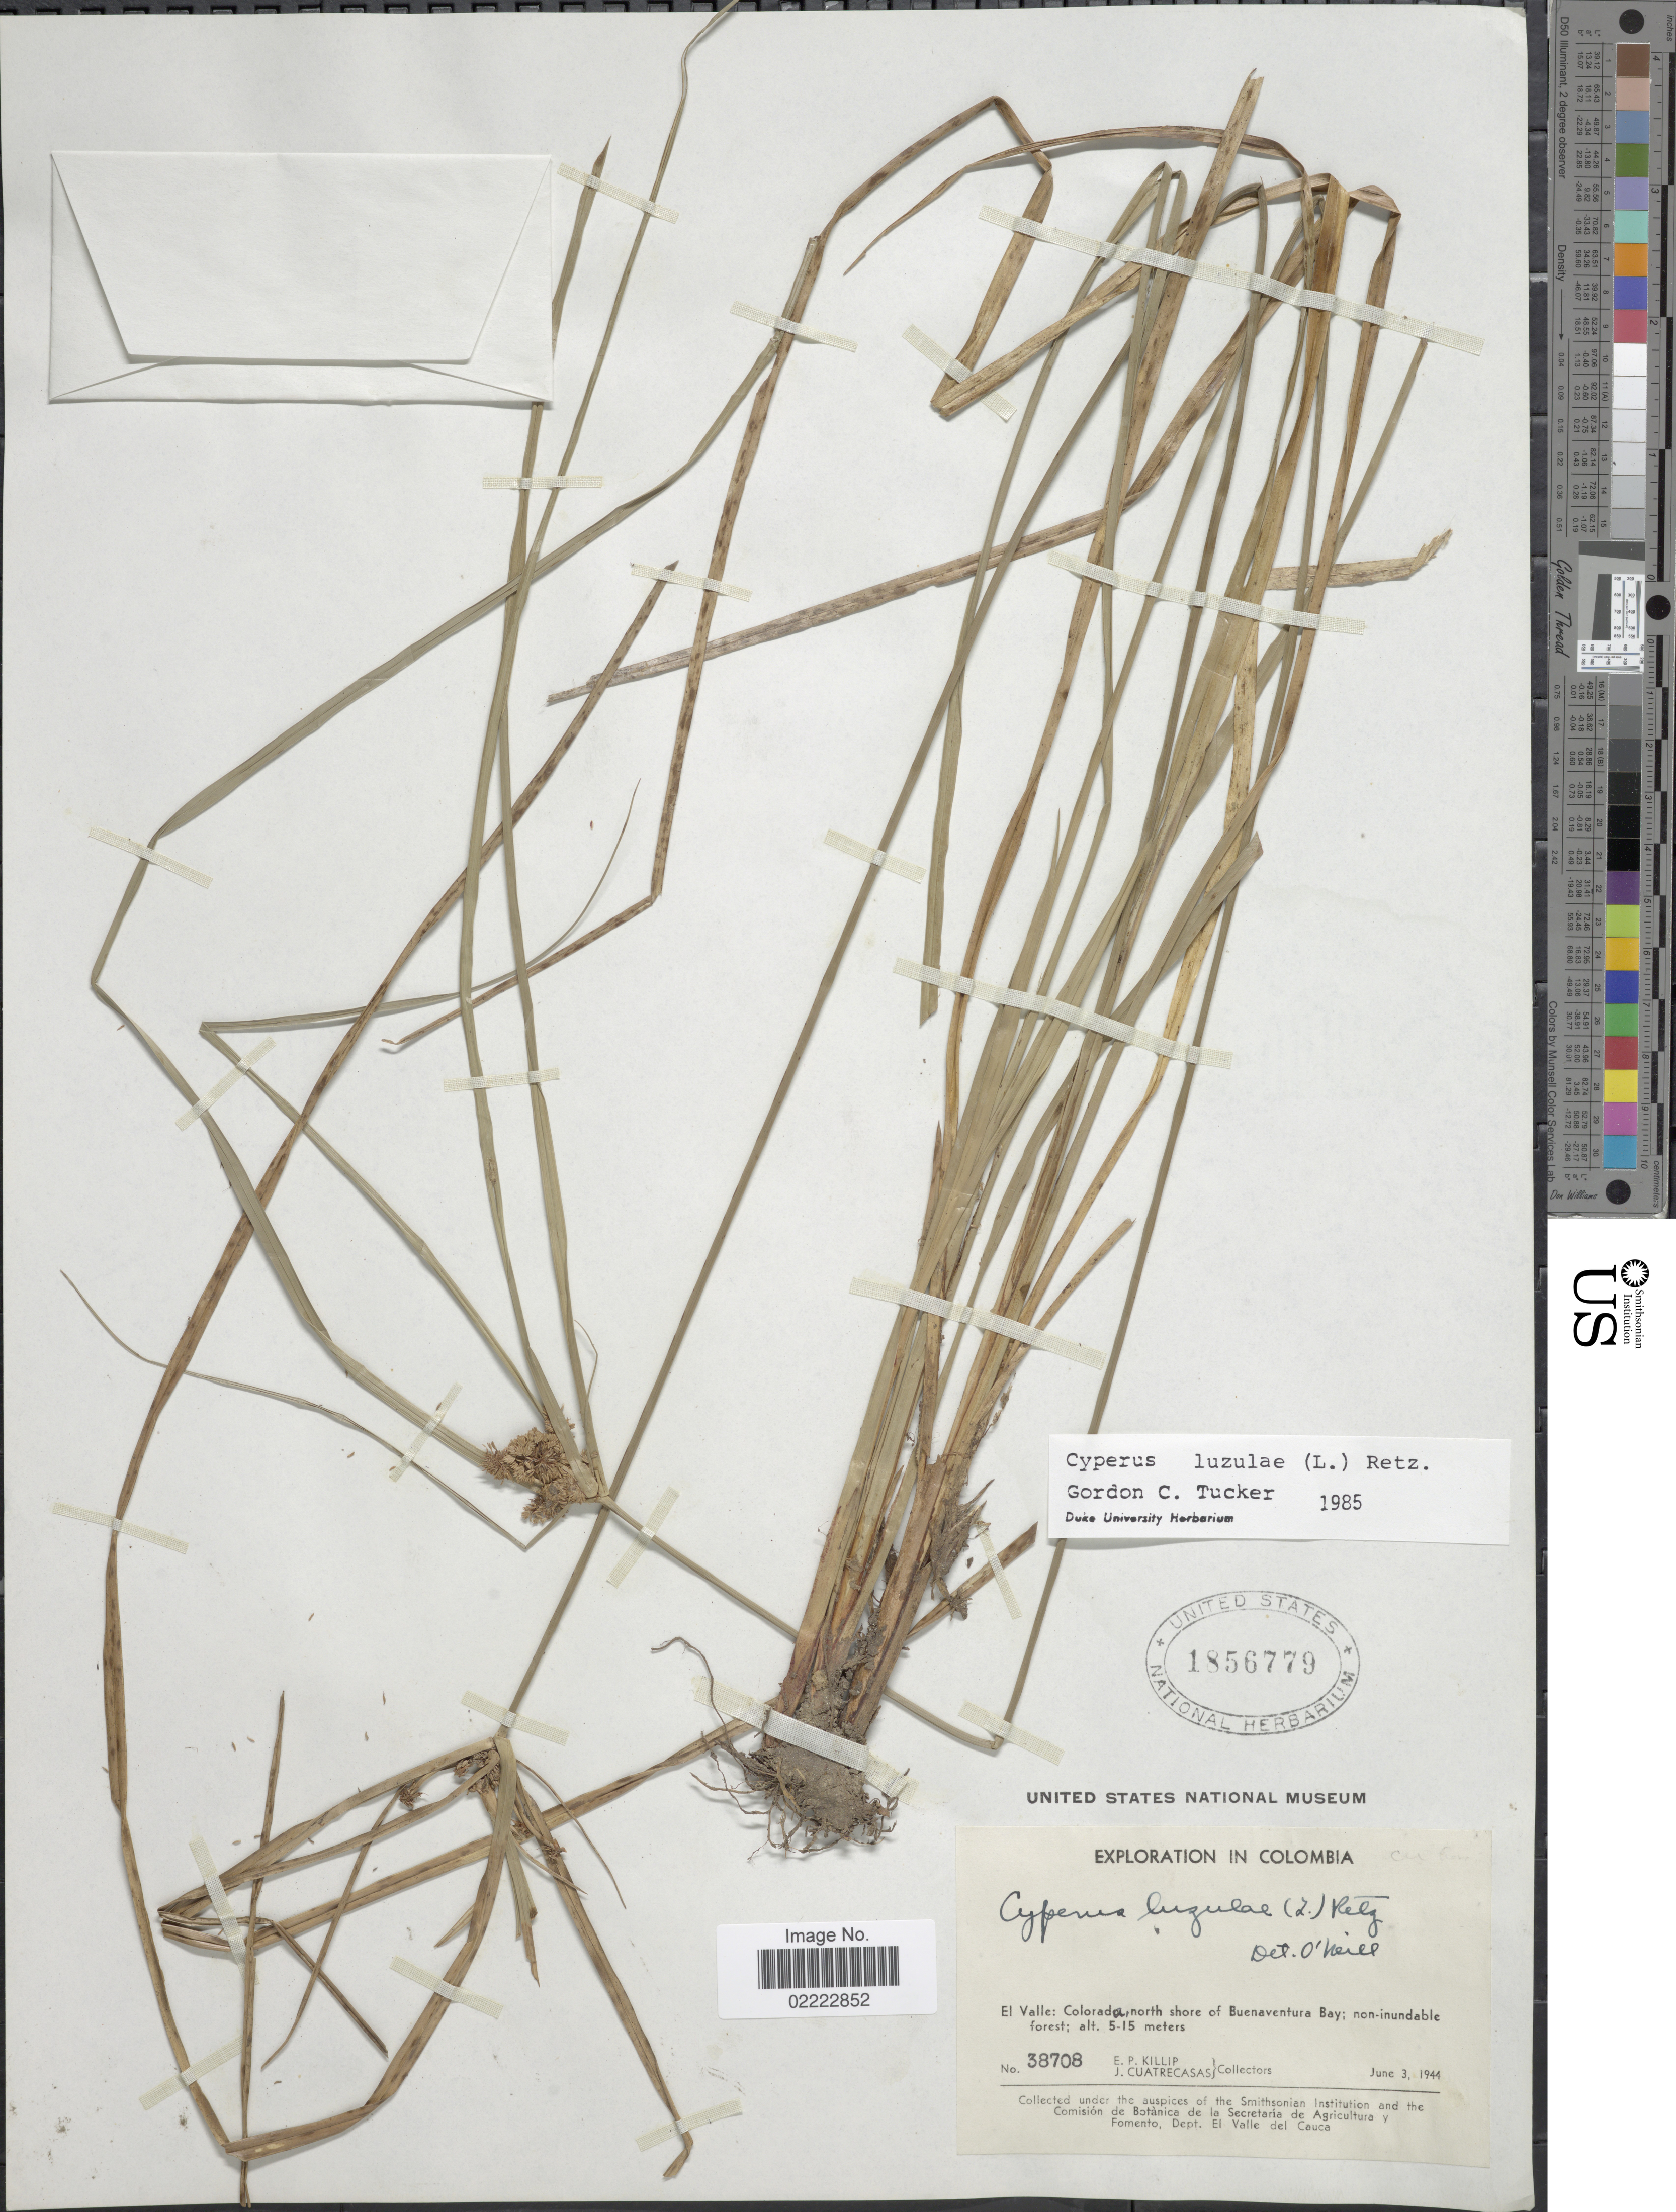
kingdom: Plantae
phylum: Tracheophyta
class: Liliopsida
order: Poales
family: Cyperaceae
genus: Cyperus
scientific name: Cyperus luzulae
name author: (L.) Rottb. ex Retz.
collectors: E. P. Killip & J. Cuatrecasas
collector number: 38708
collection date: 1944-06-03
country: Colombia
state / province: Valle del Cauca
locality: El Valle: Colorada, north shore of Buenaventura Bay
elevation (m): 5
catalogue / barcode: US 1856779